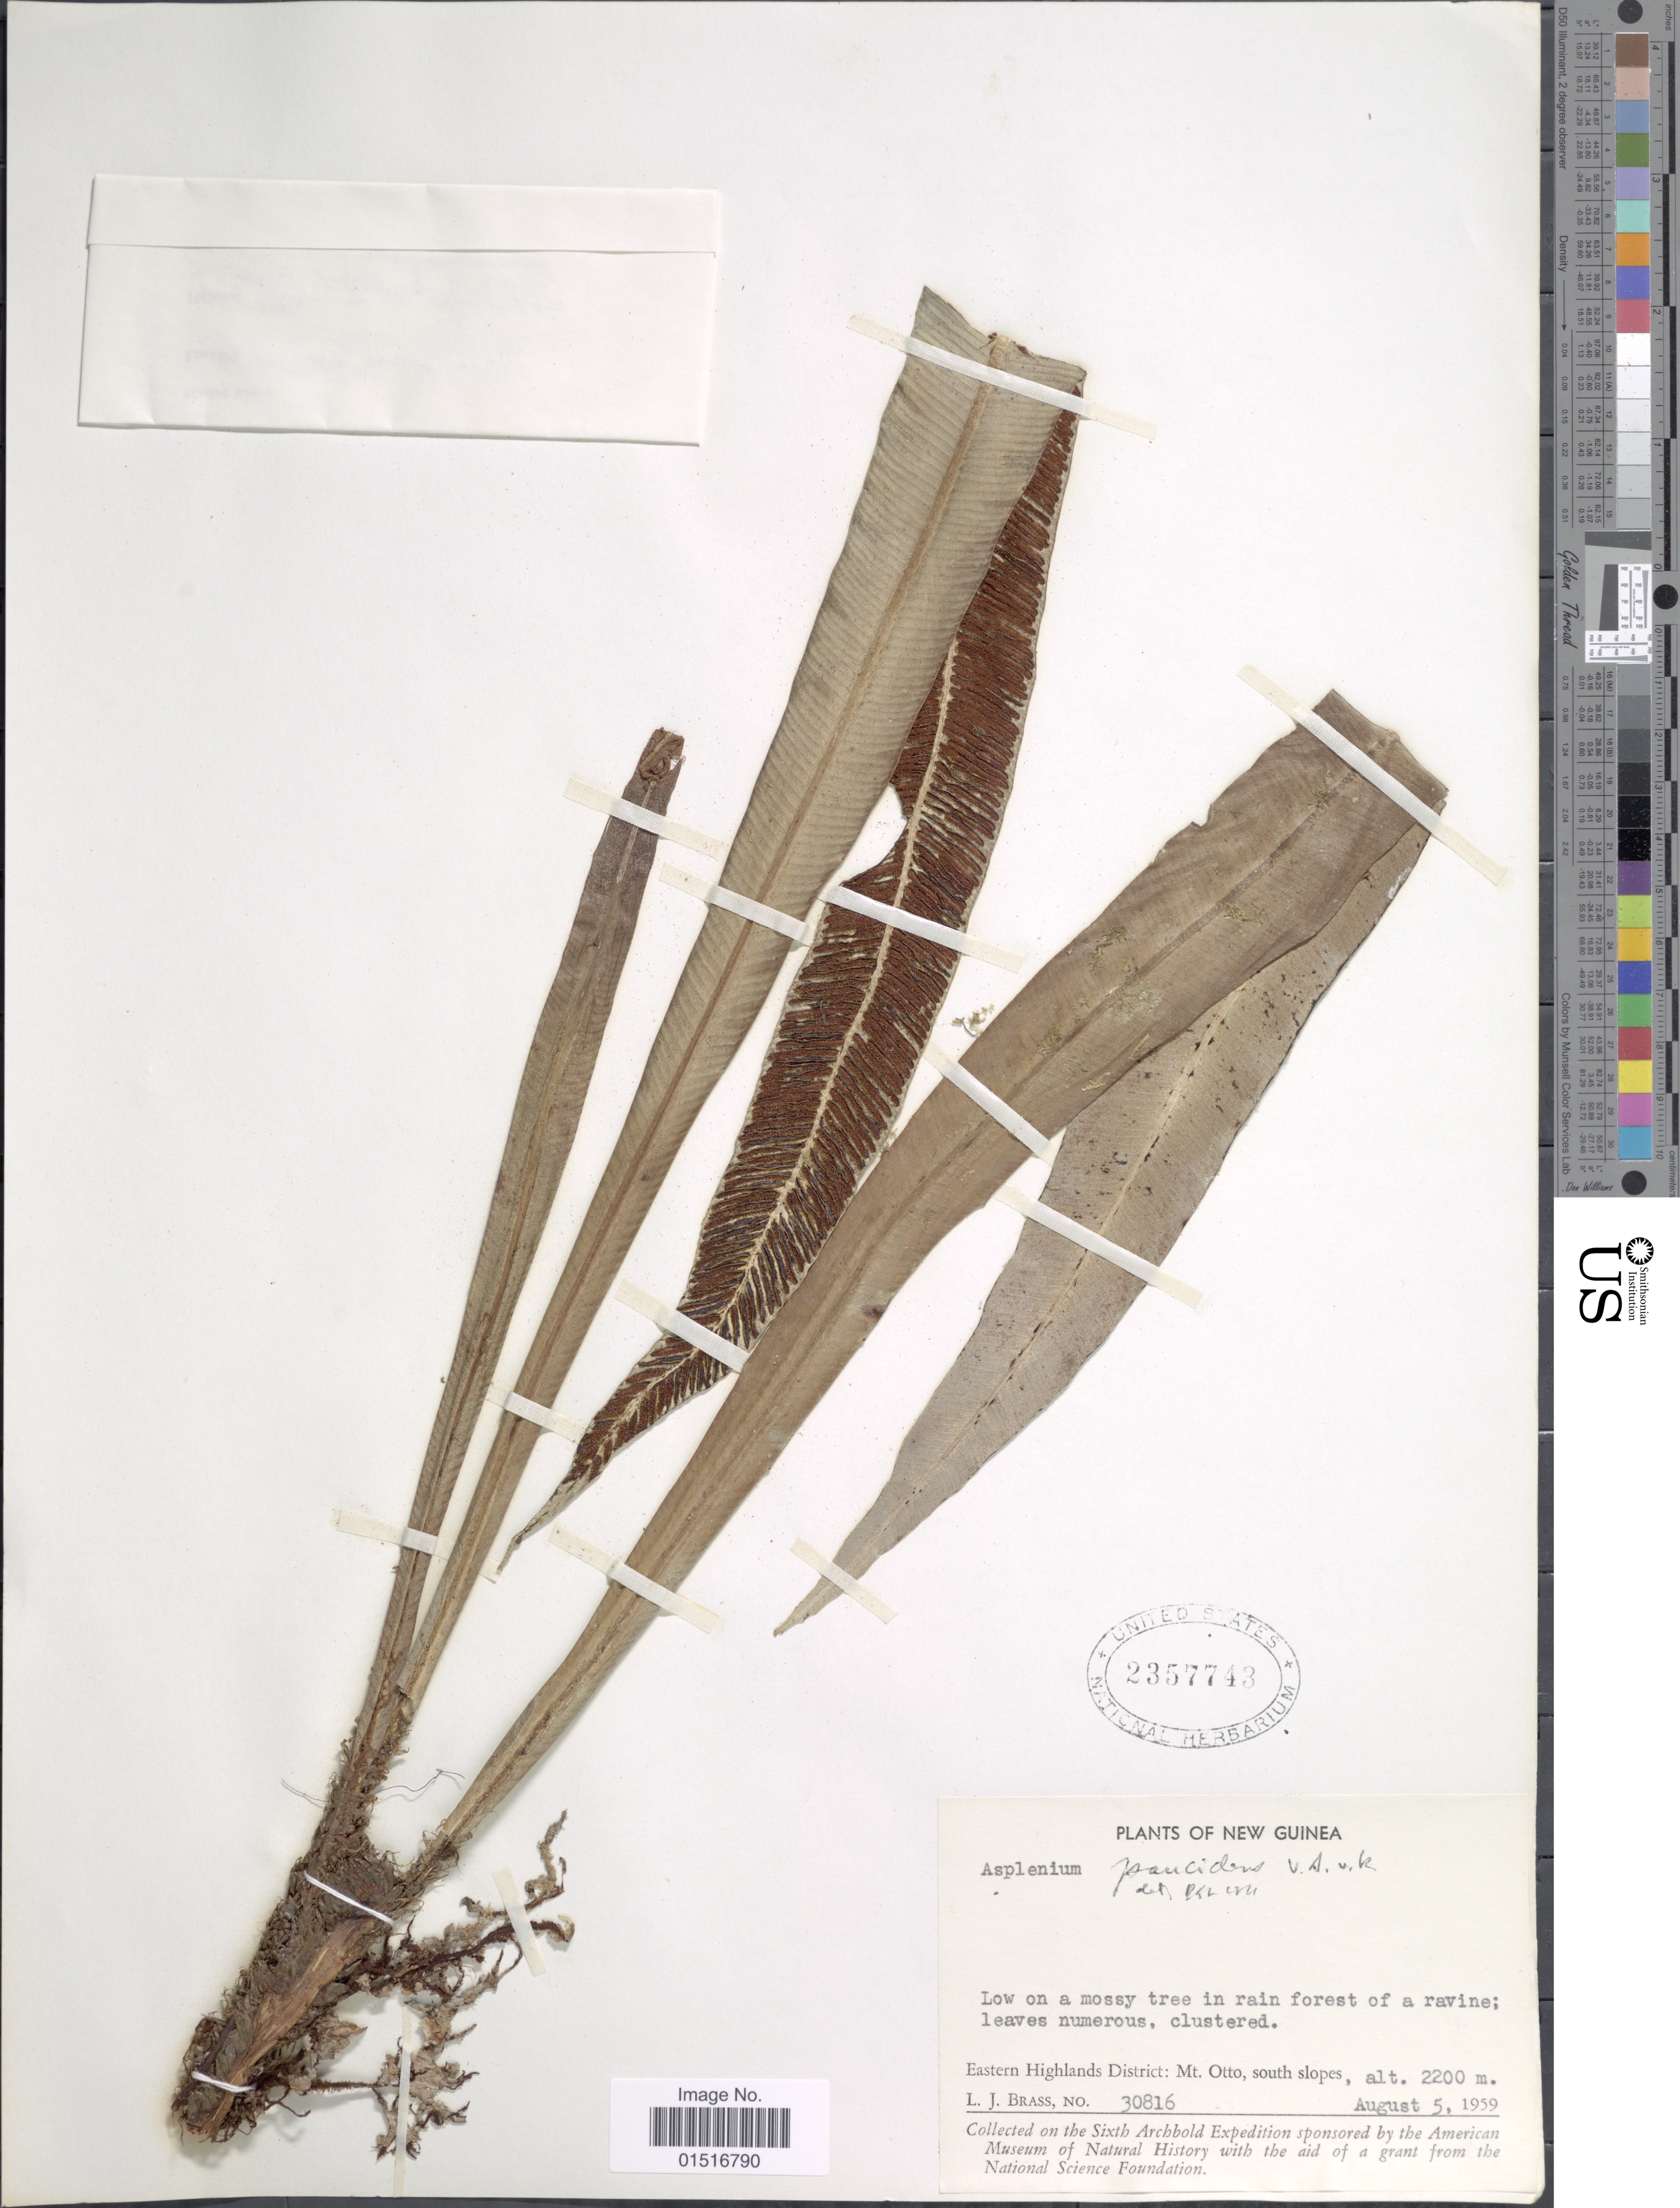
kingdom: Plantae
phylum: Tracheophyta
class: Polypodiopsida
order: Polypodiales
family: Aspleniaceae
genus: Asplenium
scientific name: Asplenium paucidens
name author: Alderw.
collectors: L. J. Brass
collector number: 30816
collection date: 1959-08-05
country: Papua New Guinea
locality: New Guinea. Eastern Highlands District: Mt. Otto, south slopes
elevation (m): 2200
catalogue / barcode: US 2357743